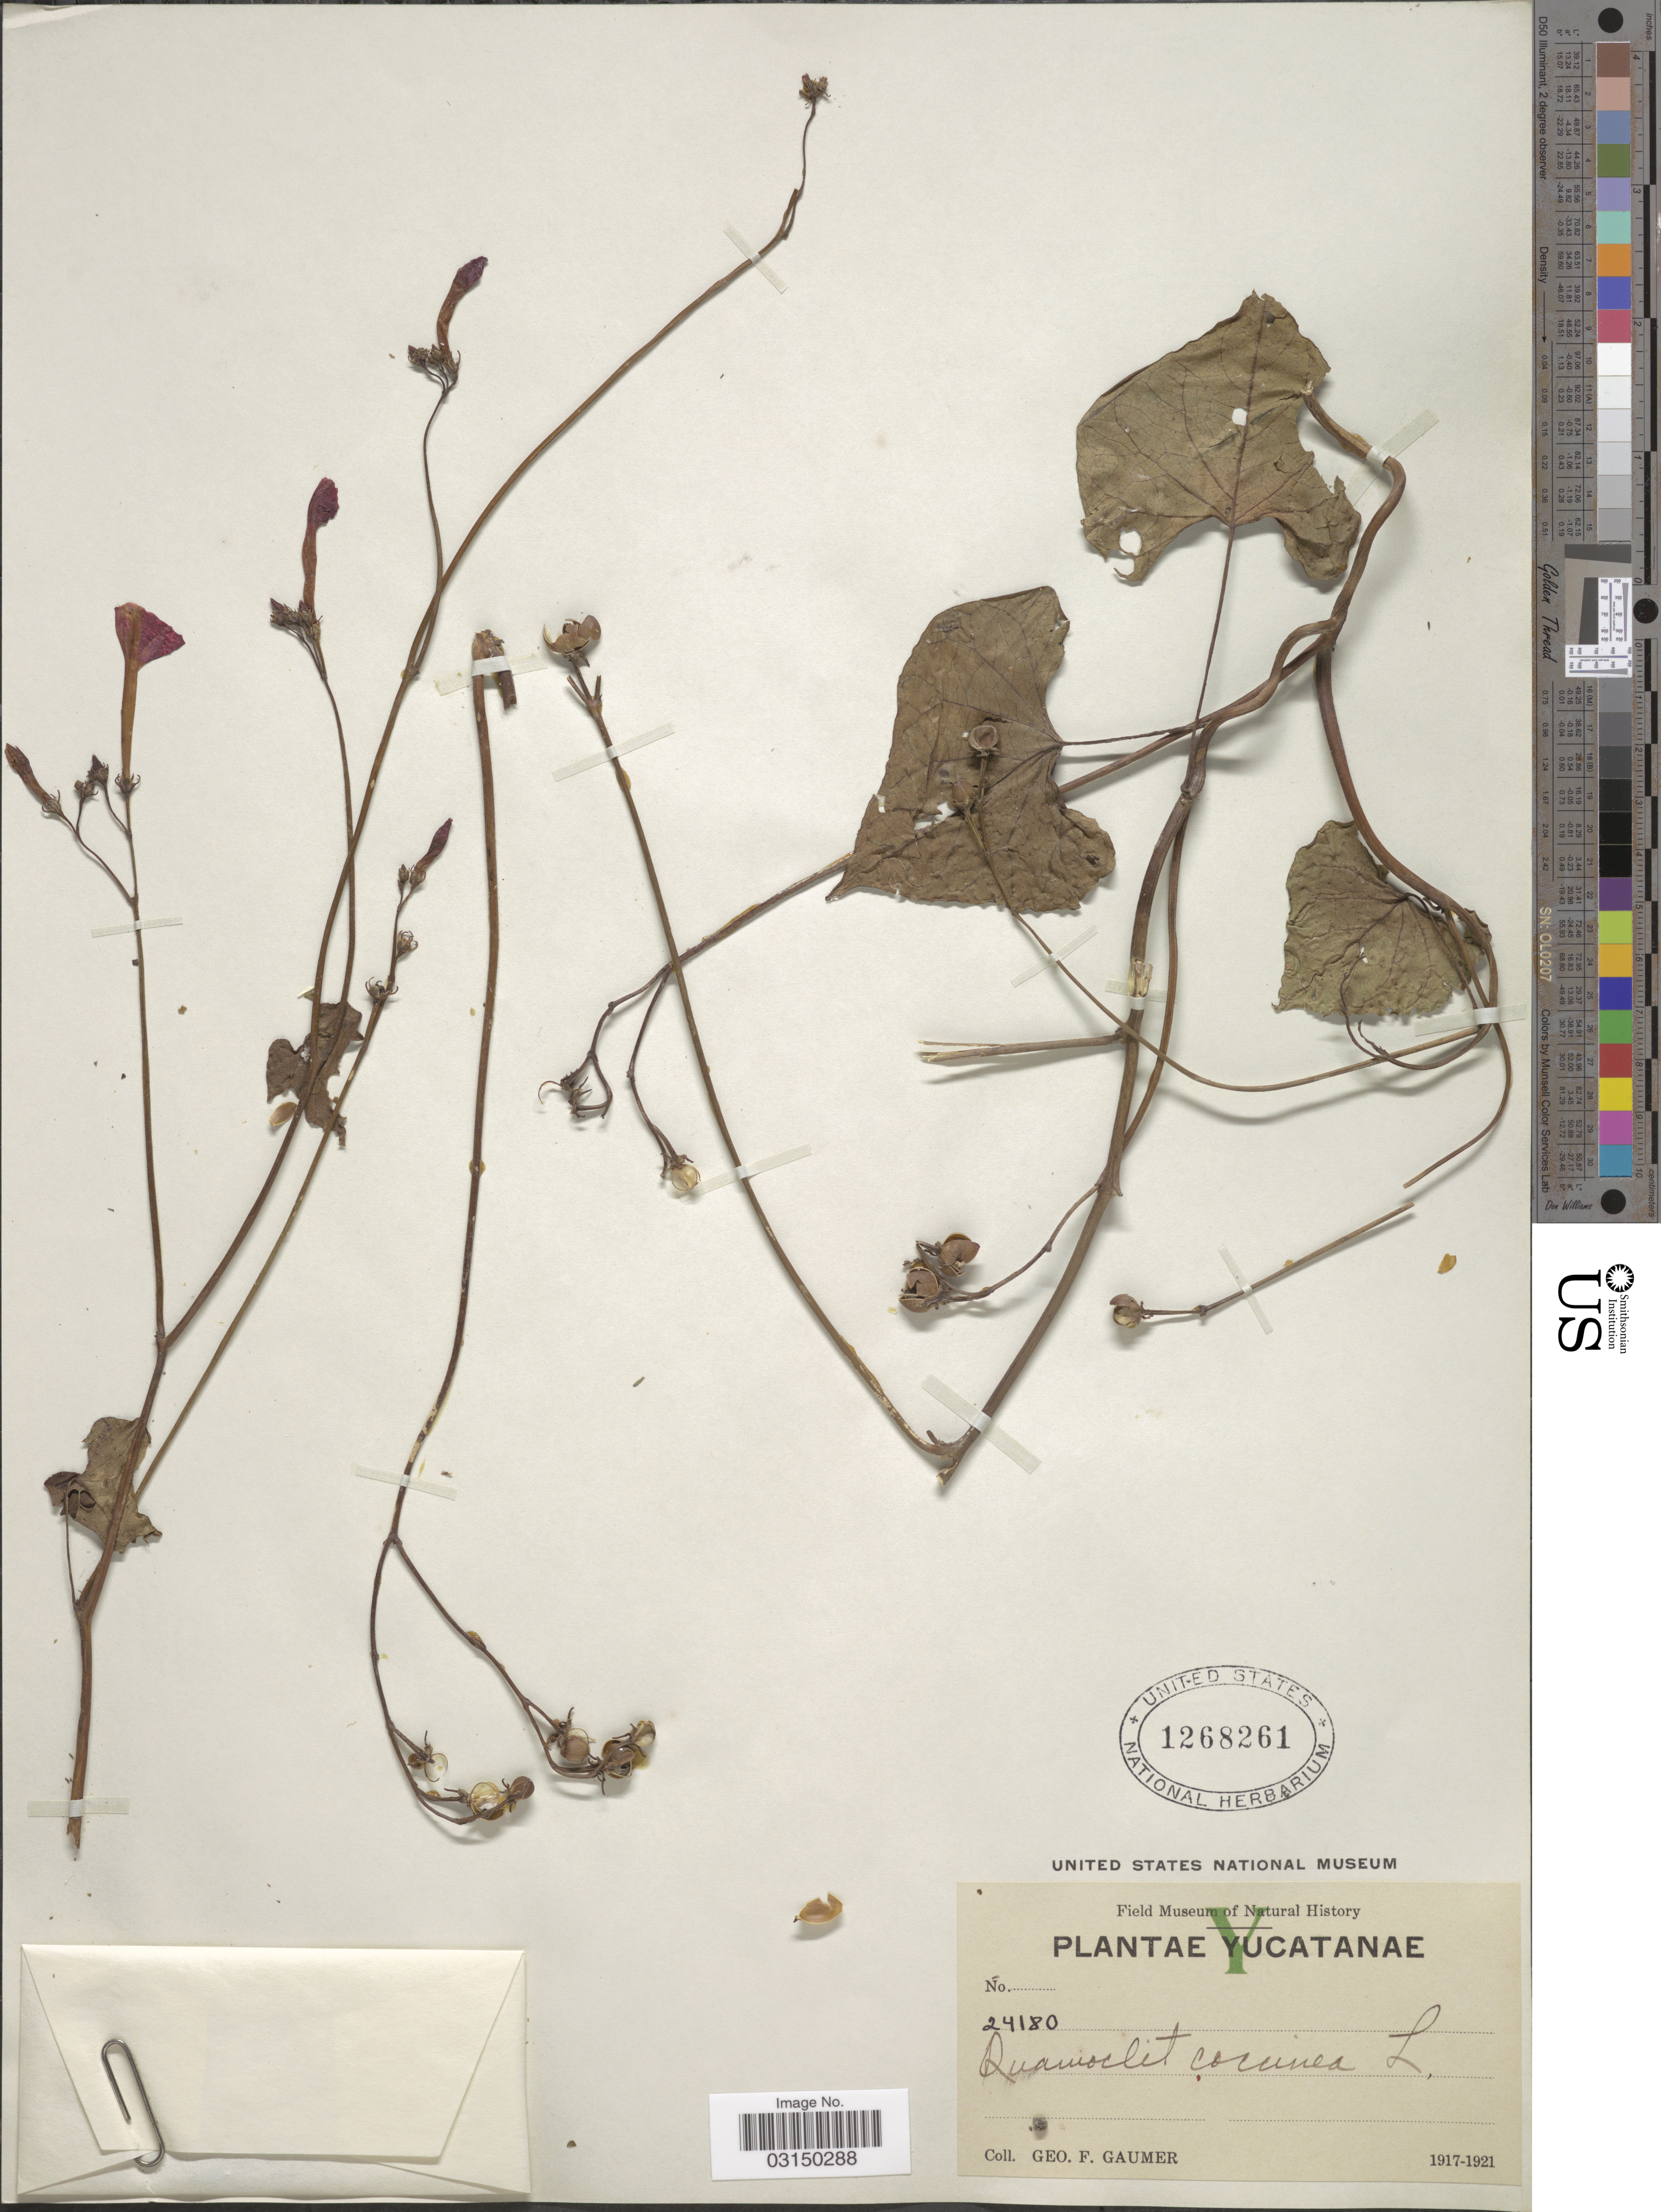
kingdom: Plantae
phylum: Tracheophyta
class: Magnoliopsida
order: Solanales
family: Convolvulaceae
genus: Ipomoea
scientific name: Ipomoea hederifolia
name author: L.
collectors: G. F. Gaumer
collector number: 24180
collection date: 1917/1921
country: Mexico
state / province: Yucatán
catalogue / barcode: US 1268261